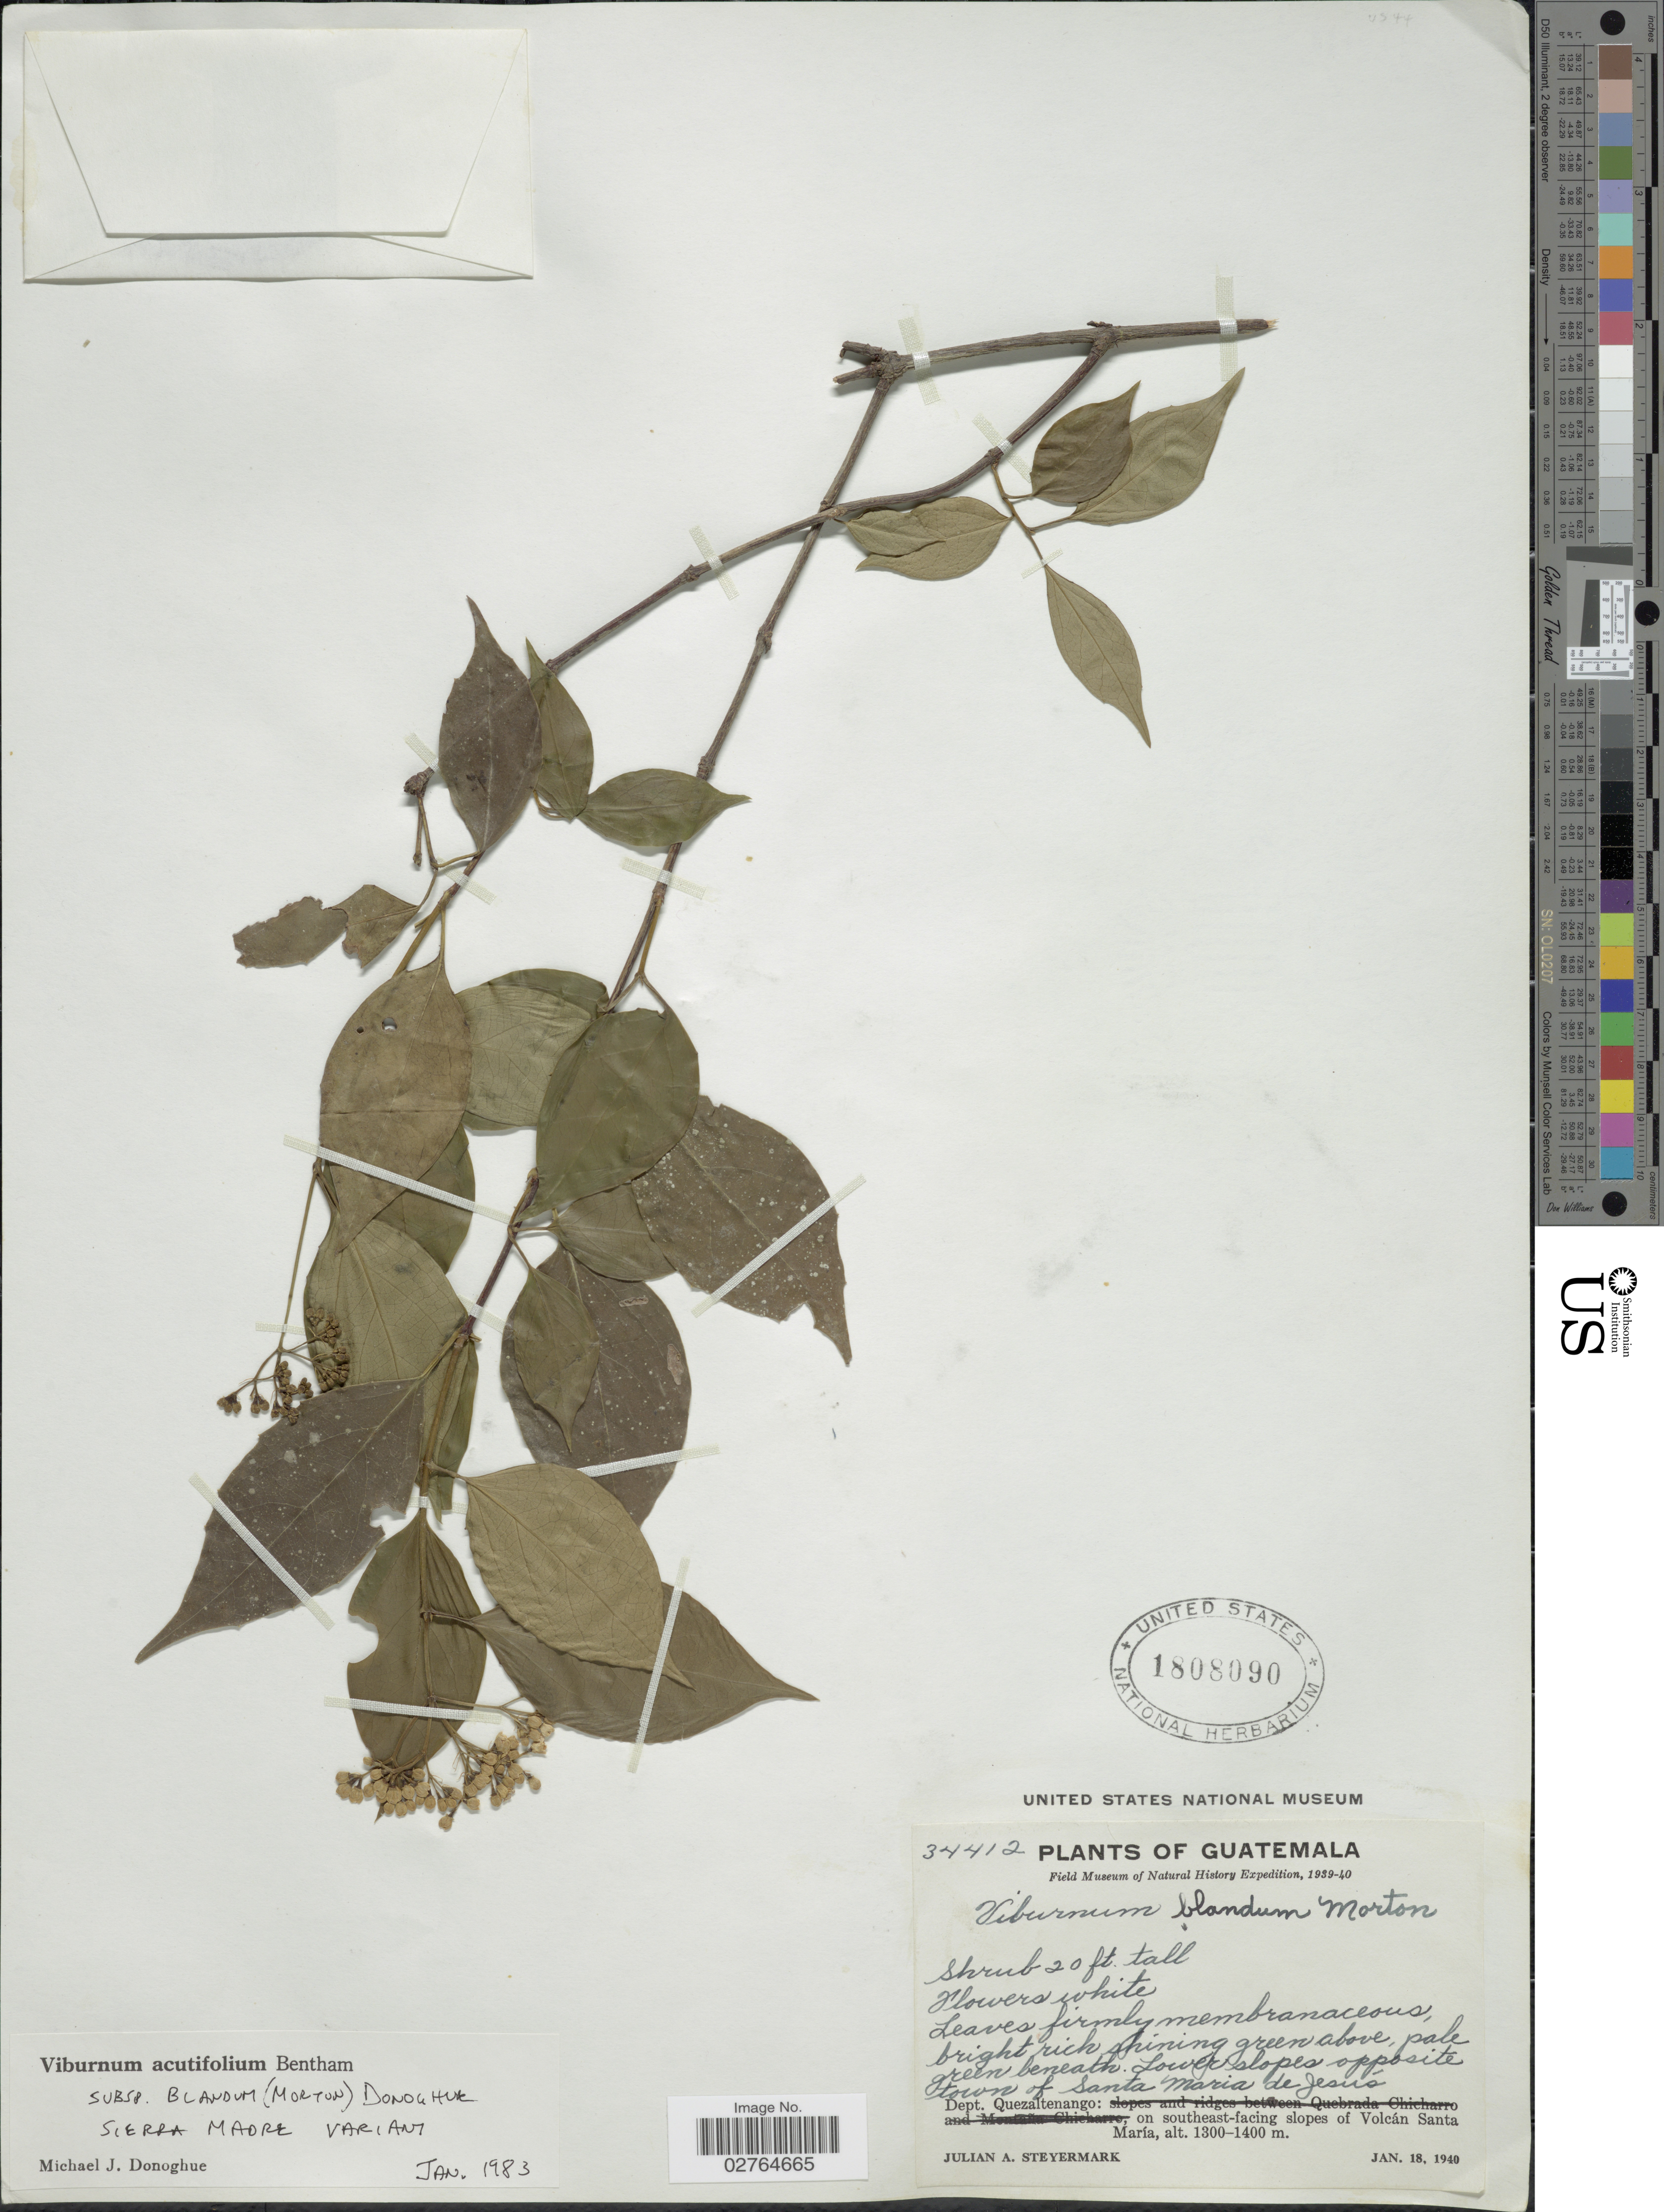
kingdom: Plantae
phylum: Tracheophyta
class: Magnoliopsida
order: Dipsacales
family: Viburnaceae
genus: Viburnum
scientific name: Viburnum acutifolium subsp. blandum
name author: (C.V. Morton) Villarreal & A.E. Estrada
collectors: J. Steyermark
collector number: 34412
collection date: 1940-01-18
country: Guatemala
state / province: Quetzaltenango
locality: On southeast-facing slopes of Volcán Santa María.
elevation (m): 1300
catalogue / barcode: US 1808090